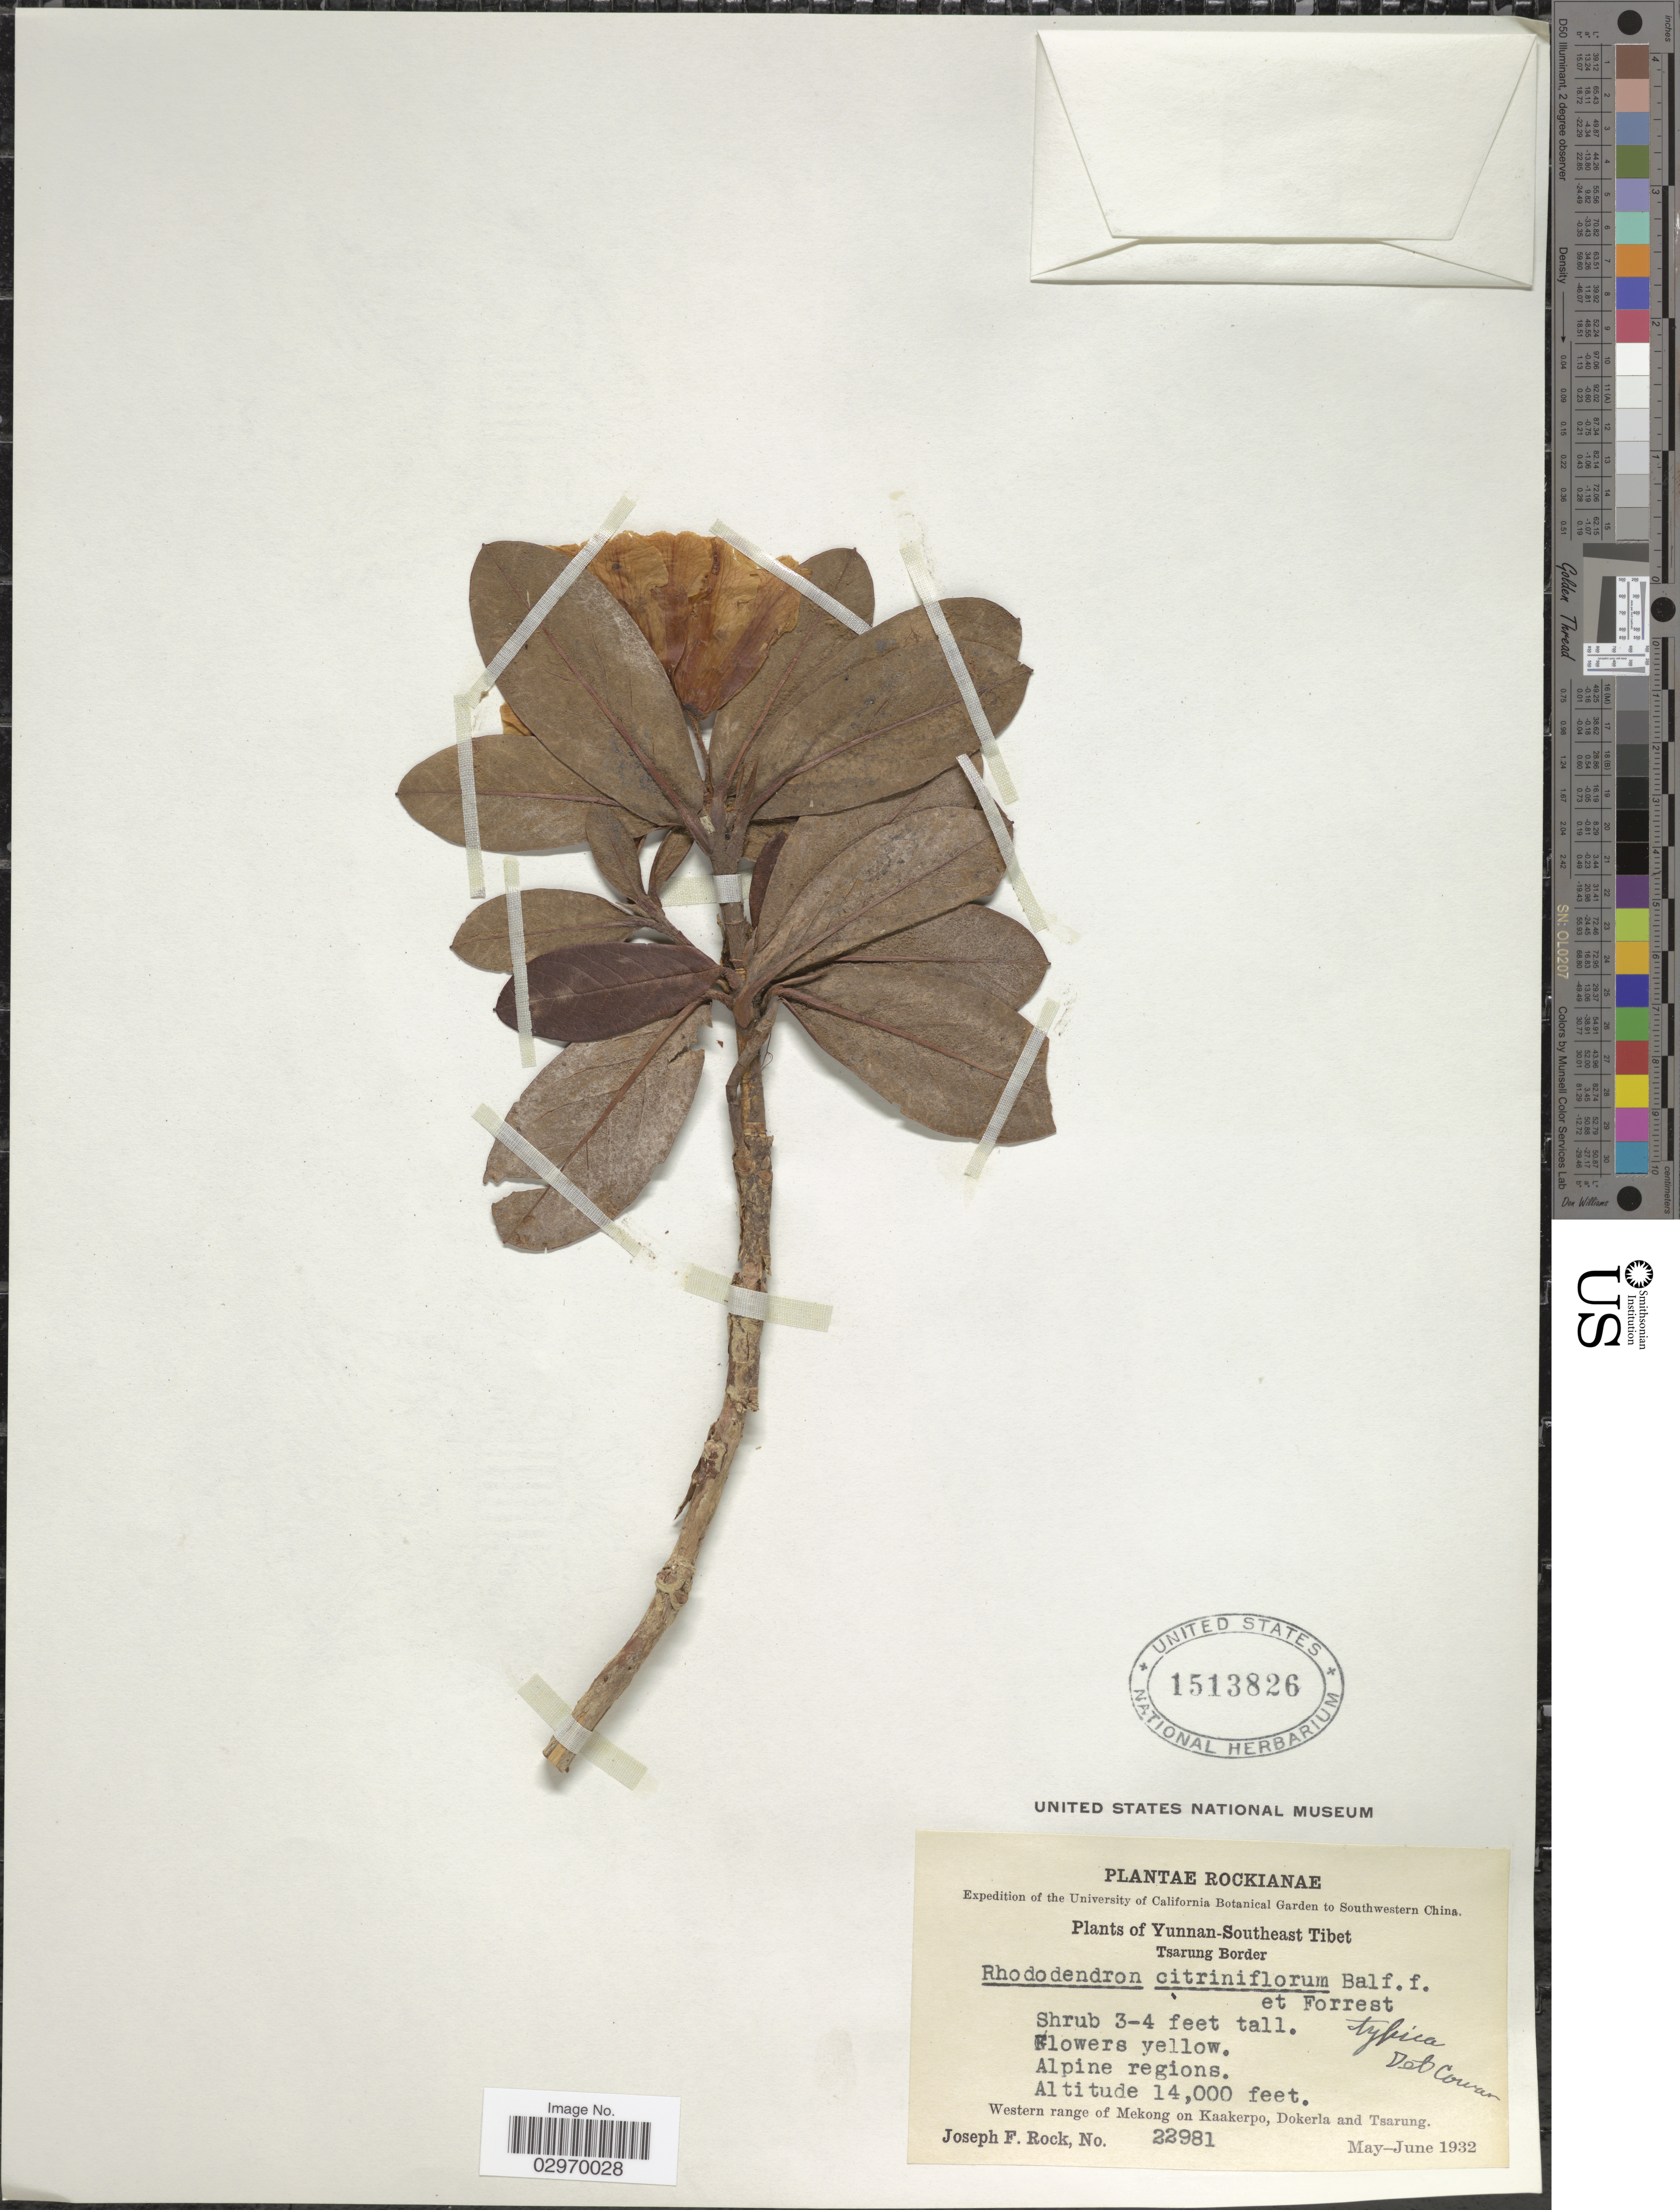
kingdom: Plantae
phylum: Tracheophyta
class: Magnoliopsida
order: Ericales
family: Ericaceae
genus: Rhododendron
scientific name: Rhododendron citriniflorum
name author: Balf. f. & Forrest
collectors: J. F. Rock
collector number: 22981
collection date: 1932-05/1932-06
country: China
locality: Southwestern China. Yunnan-Southeast Tibet. Tsarung Border. Alpine regions. Western range of Mekong on Kaakerpo, Dokerla and Tsarung.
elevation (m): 4267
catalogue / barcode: US 1513826